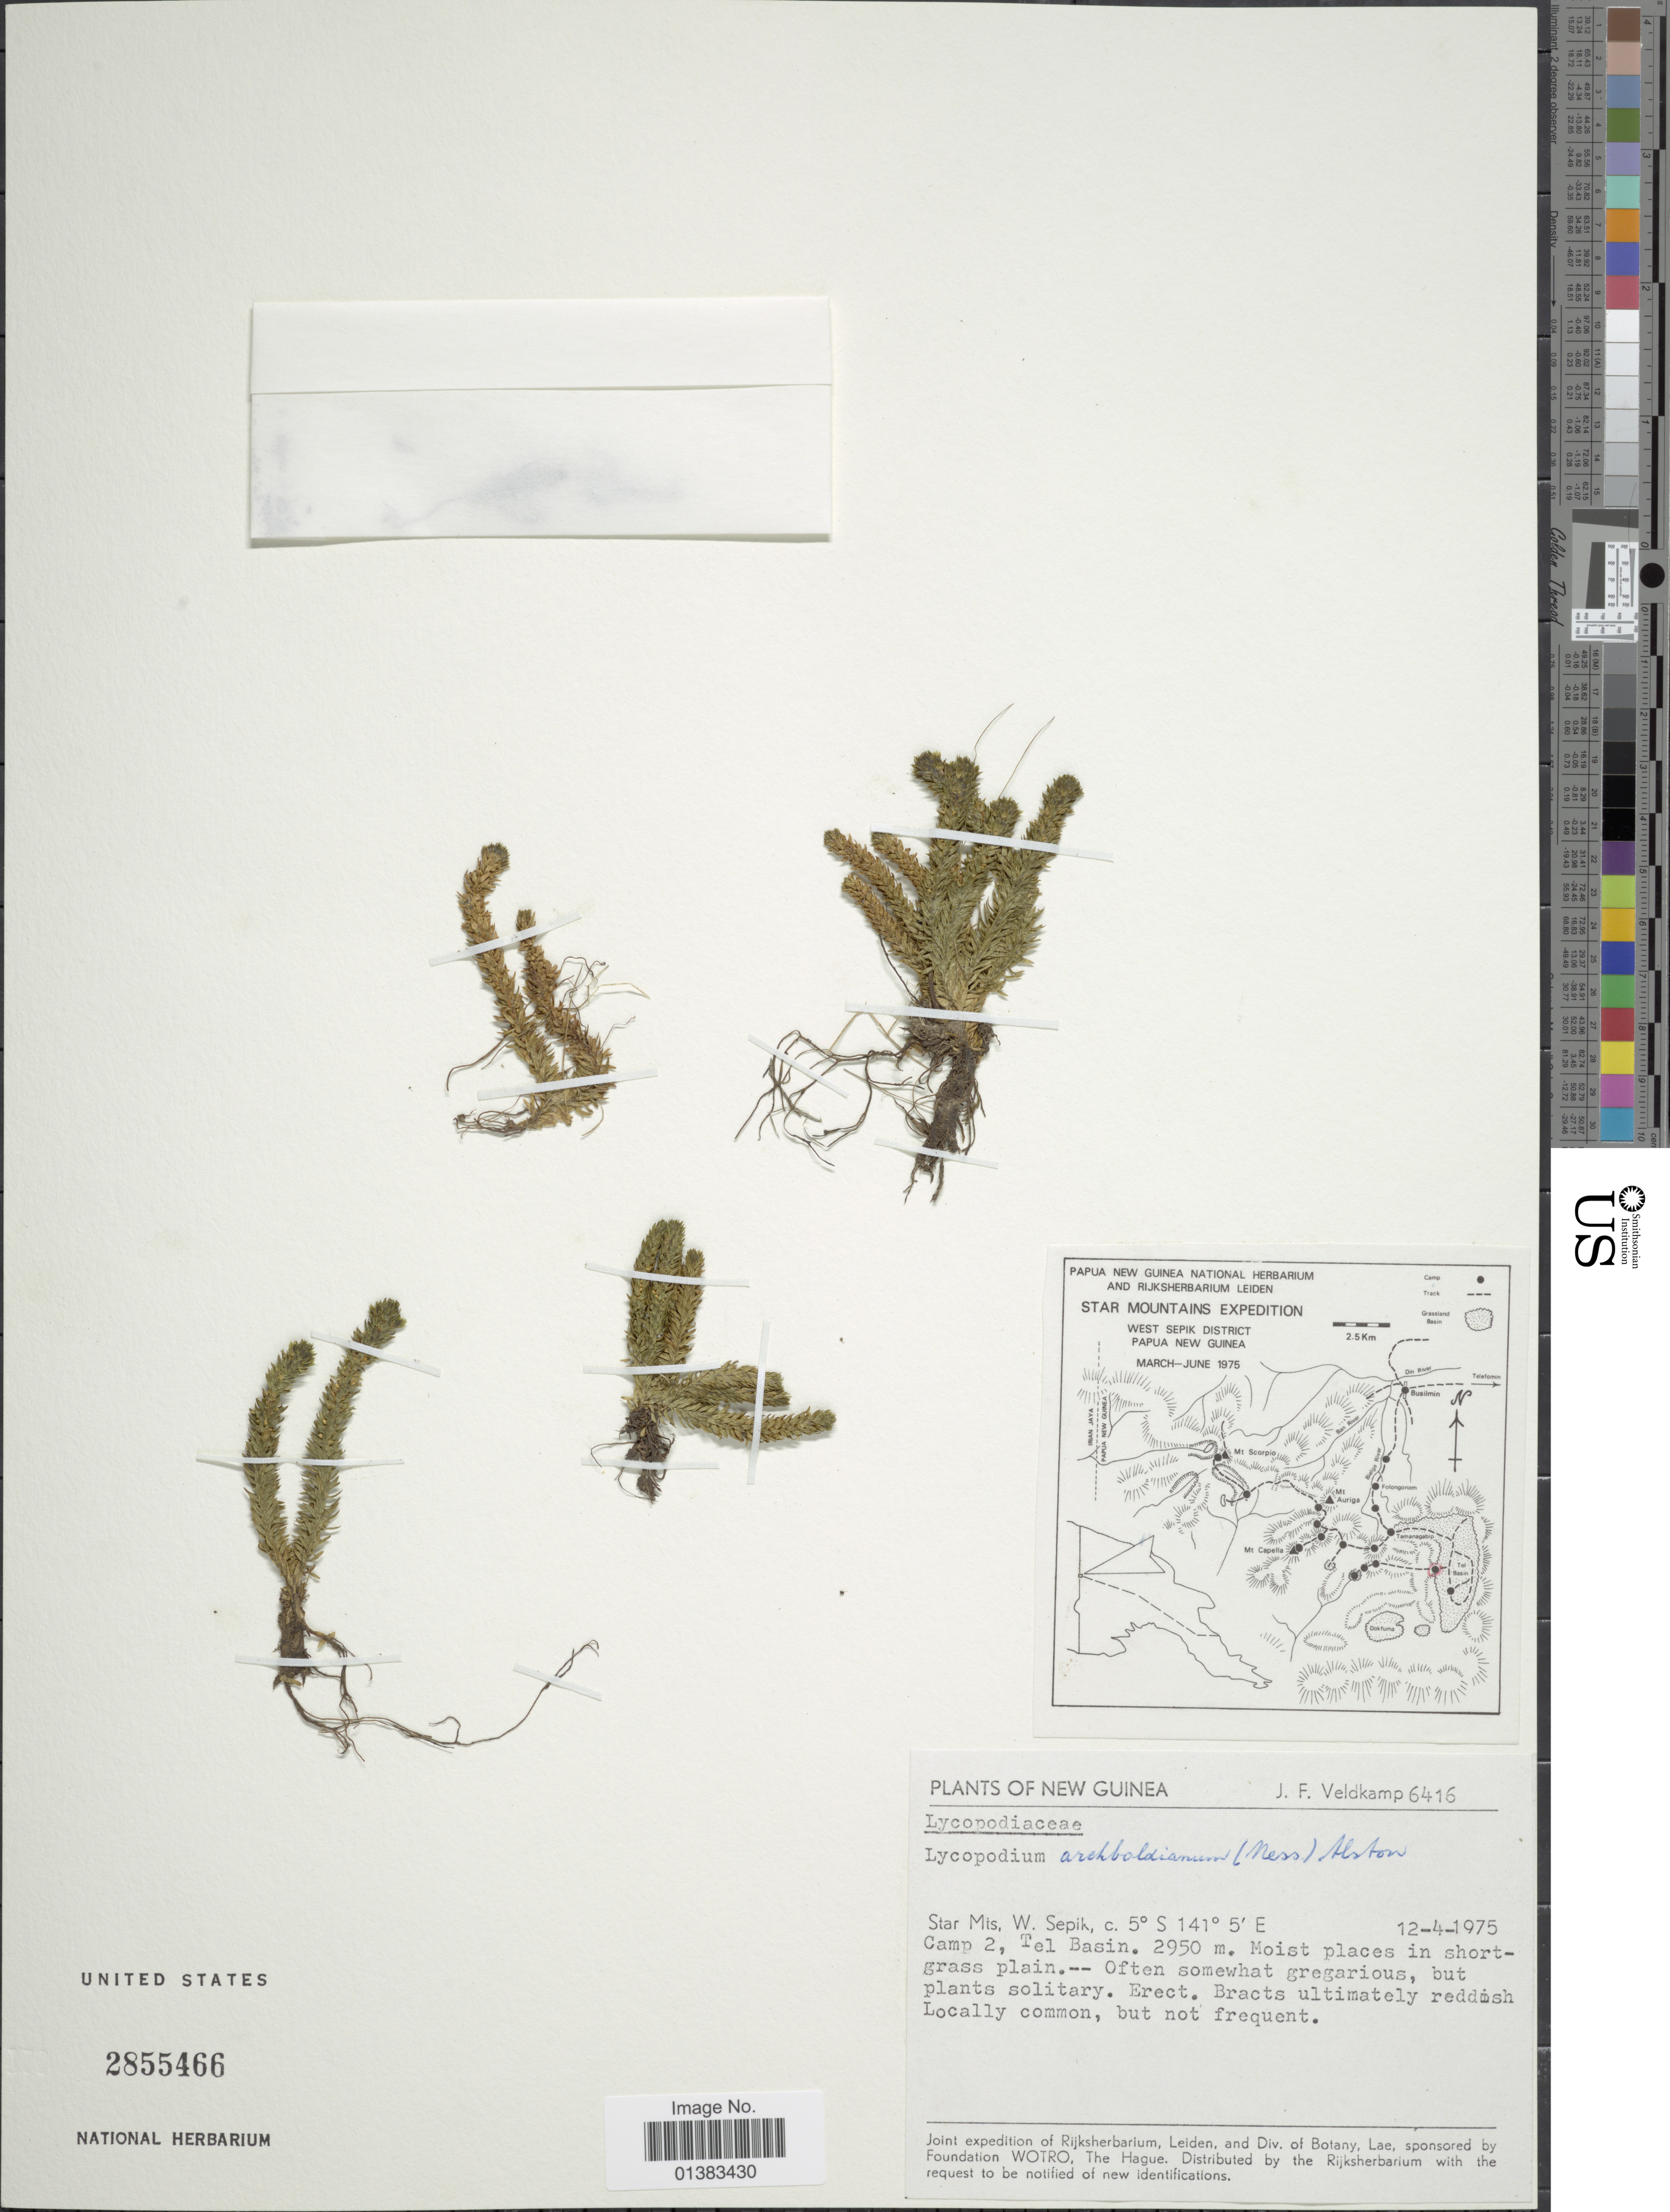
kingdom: Plantae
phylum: Tracheophyta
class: Lycopodiopsida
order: Lycopodiales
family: Lycopodiaceae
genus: Huperzia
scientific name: Huperzia archboldiana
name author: (Nessel) Holub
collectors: J. F. Veldkamp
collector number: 6416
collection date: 1975-04-12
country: Papua New Guinea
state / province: Sandaun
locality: New Guinea, Star Mts, Camp 2, Tel Basin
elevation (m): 2950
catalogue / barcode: US 2855466